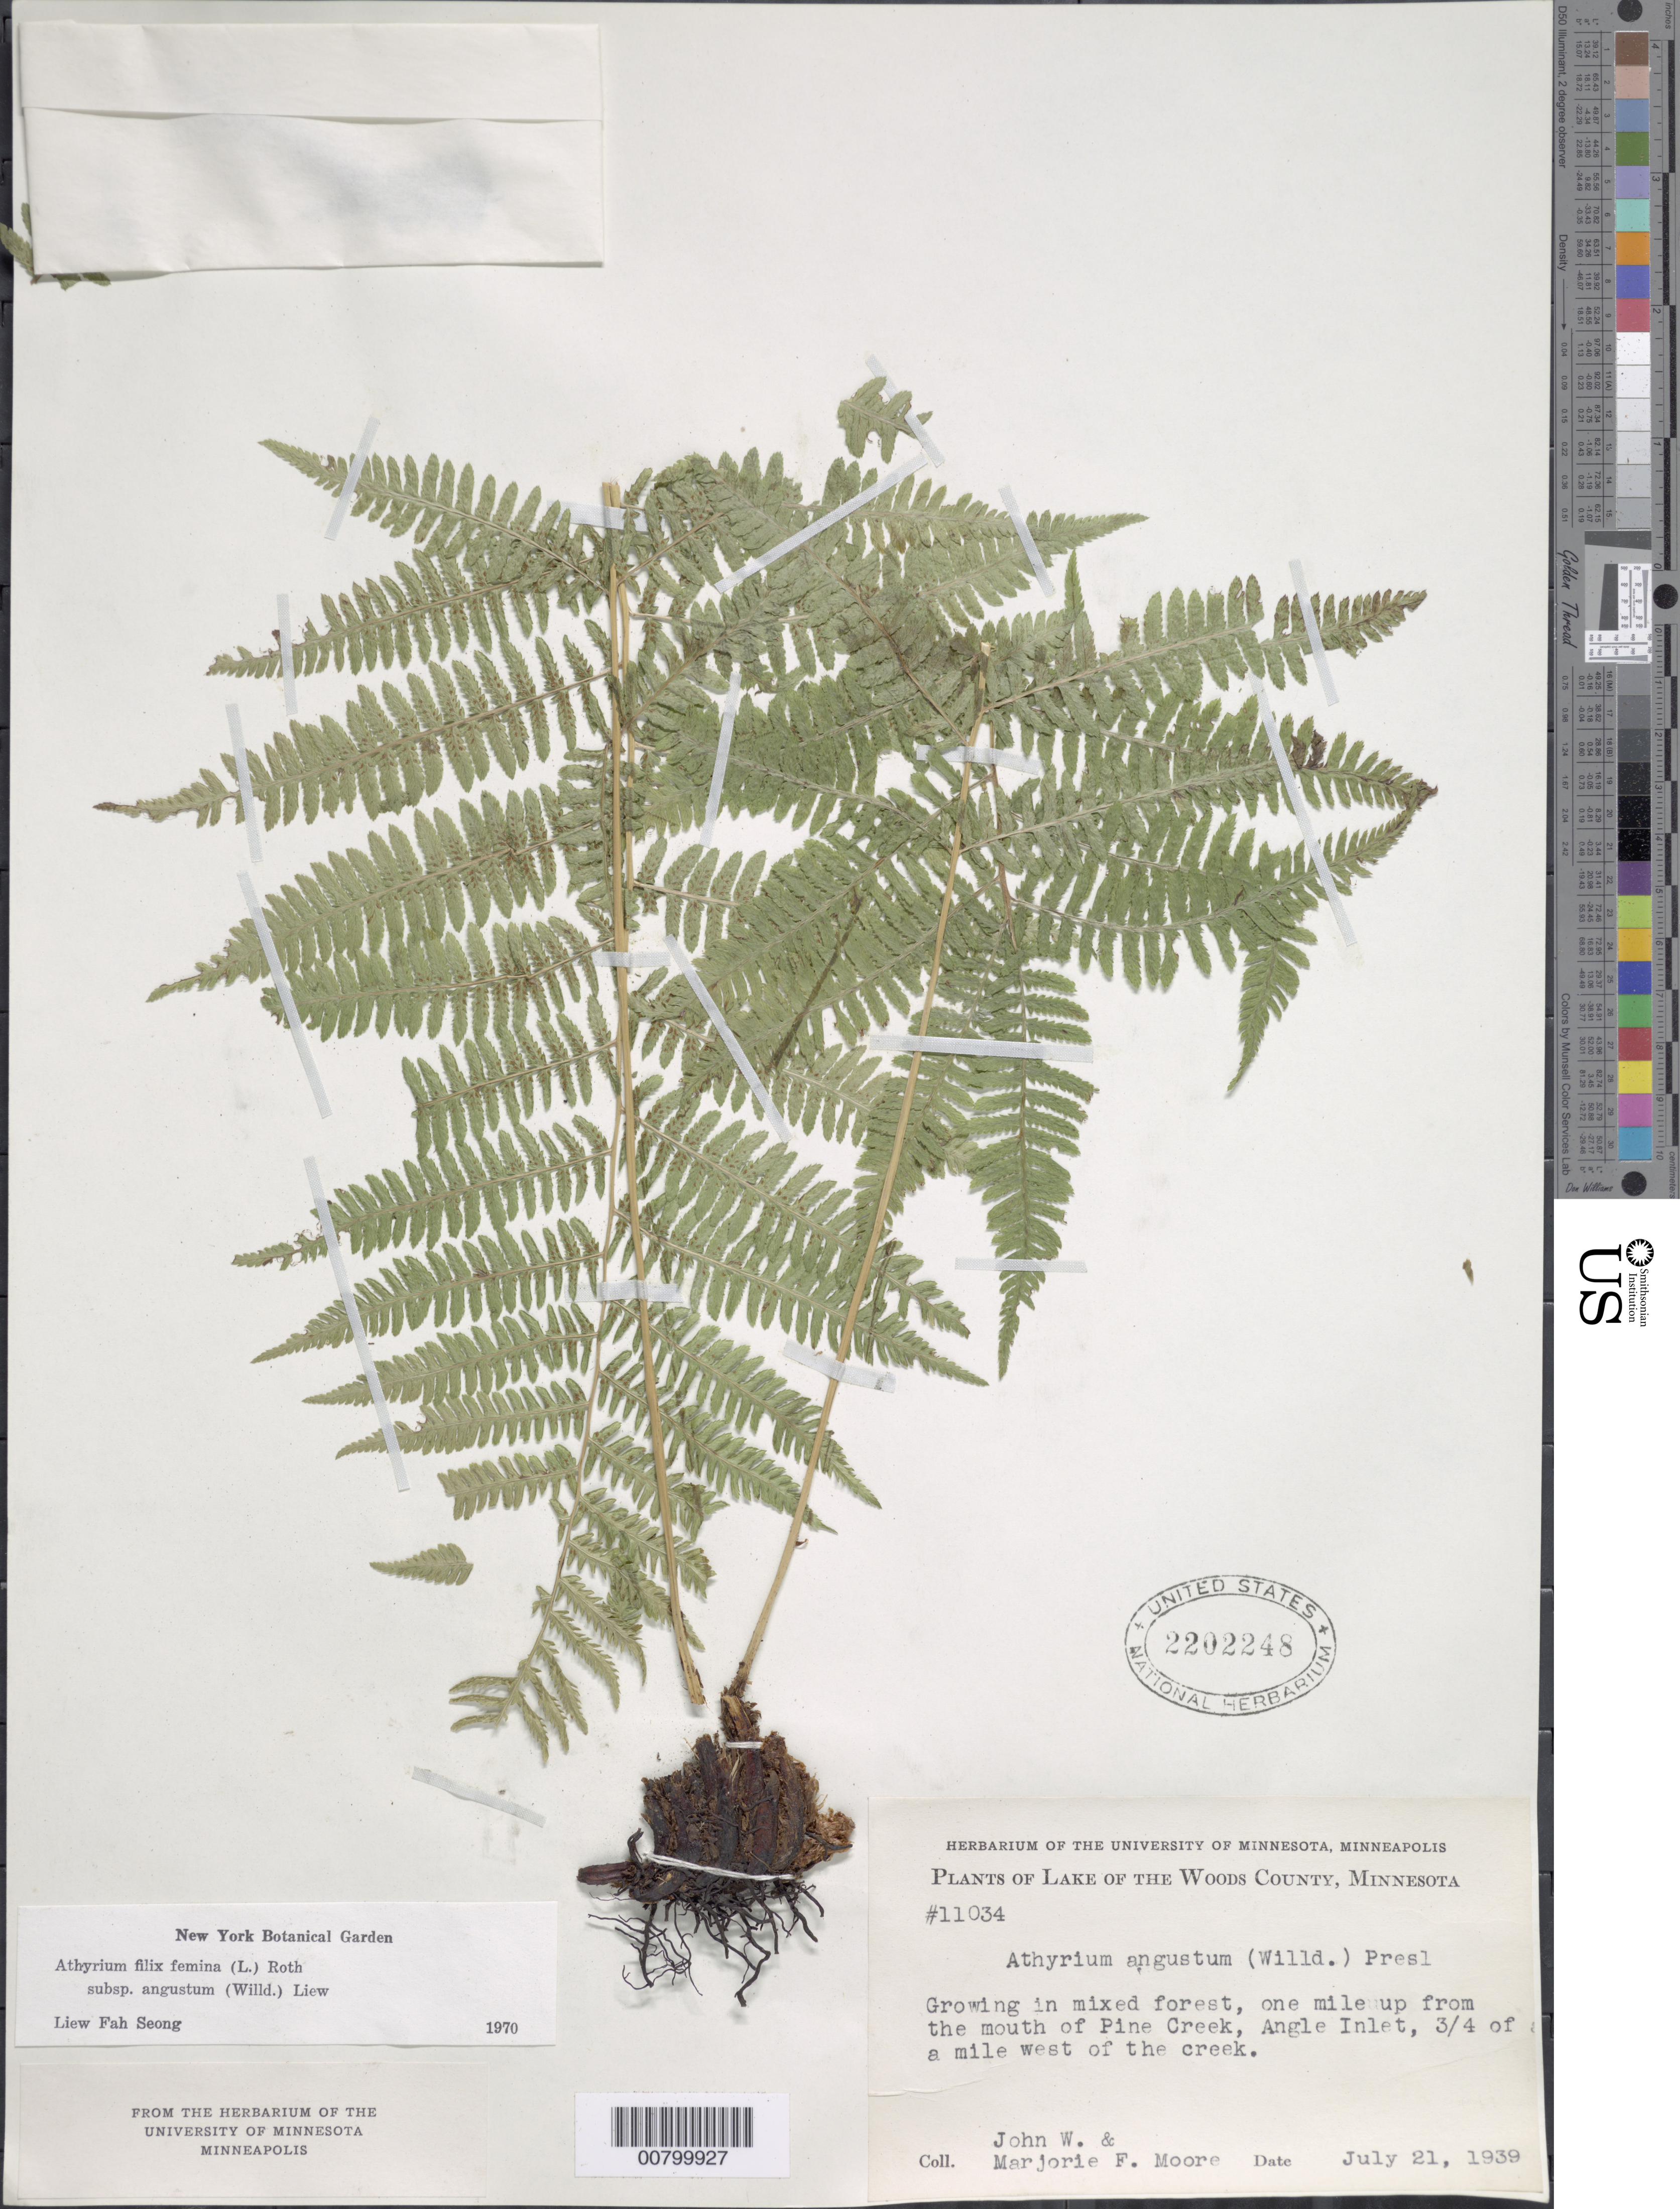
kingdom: Plantae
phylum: Tracheophyta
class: Polypodiopsida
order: Polypodiales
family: Athyriaceae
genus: Athyrium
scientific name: Athyrium filix-femina subsp. angustatum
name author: (Willd.) R.T. Clausen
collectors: J. Moore & M. F. Moore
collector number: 11034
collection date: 1939-07-21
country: United States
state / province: Minnesota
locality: Lake of the Woods County, one mile up from the mouth of Pine Creek, Angle Inlet, 3/4 of a mile west of the creek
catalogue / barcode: US 2202248